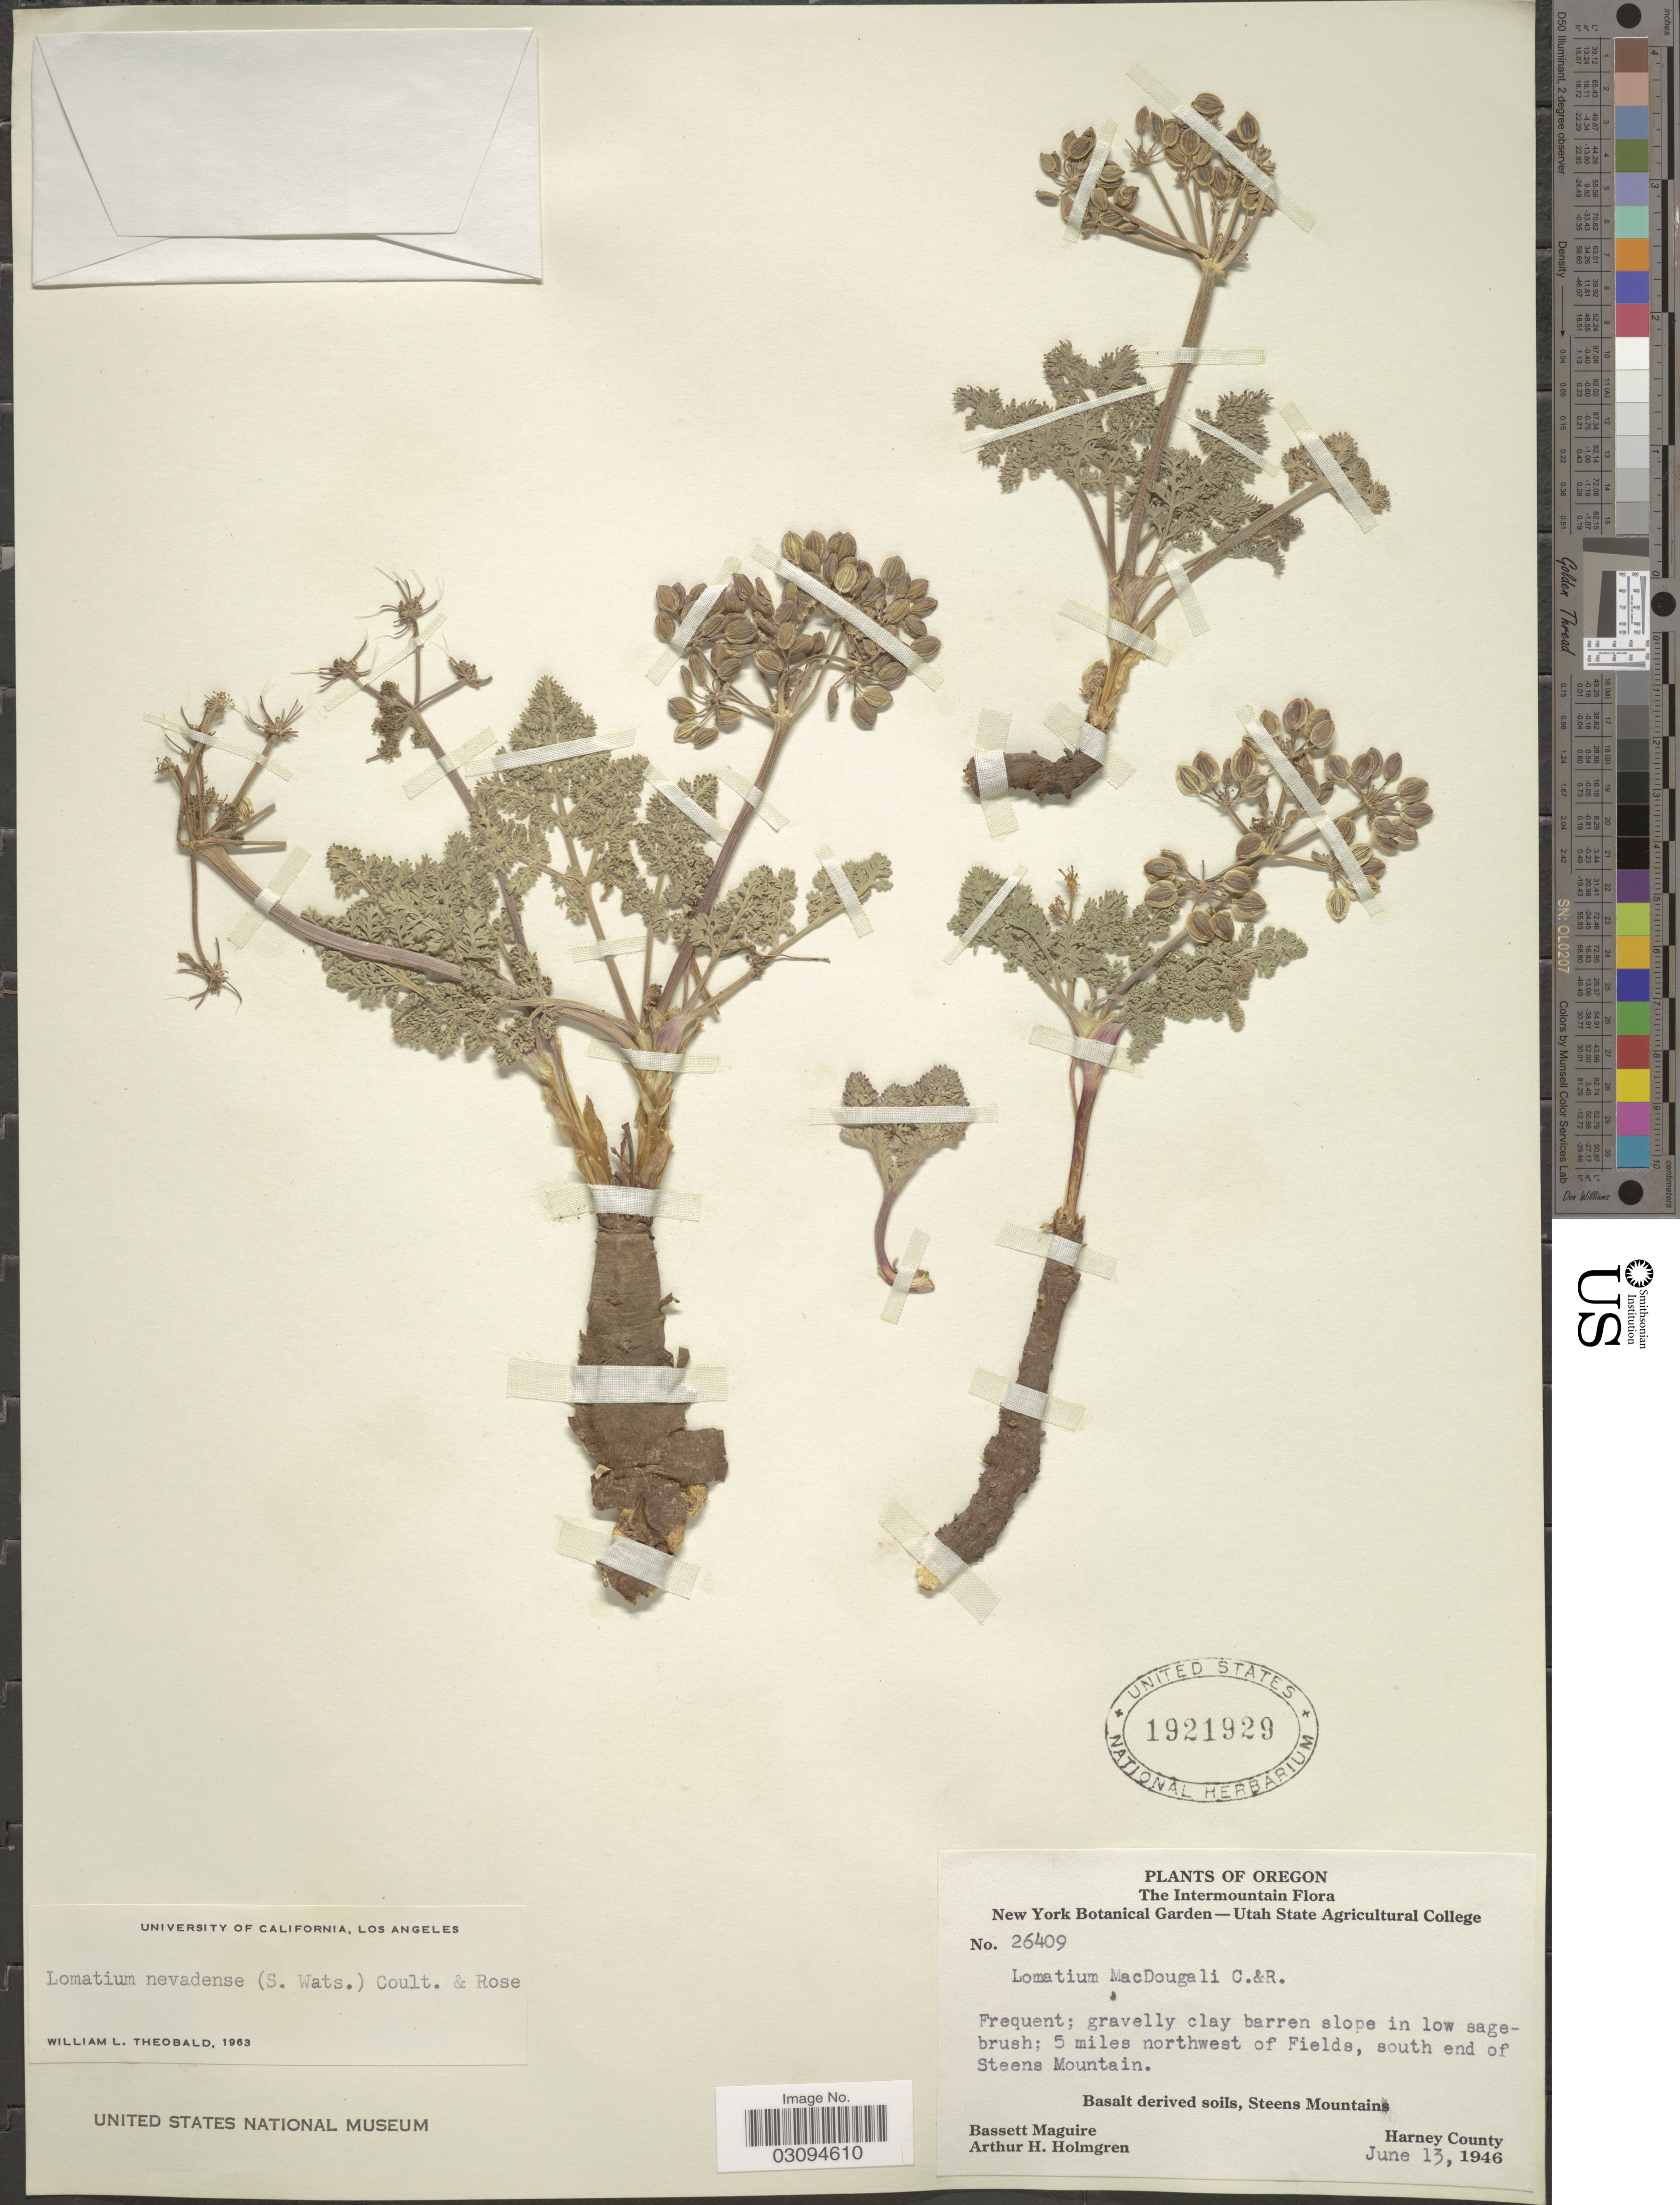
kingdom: Plantae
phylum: Tracheophyta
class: Magnoliopsida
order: Apiales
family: Apiaceae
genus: Lomatium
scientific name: Lomatium nevadense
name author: (S. Watson) J.M. Coult. & Rose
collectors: B. Maguire & A. H. Holmgren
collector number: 26409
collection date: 1946-06-13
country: United States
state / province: Oregon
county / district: Harney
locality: The Intermountain. 5 miles northwest of Fields, south end of Steens Mountain. Steens Mountains. Harney County.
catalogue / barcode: US 1921929